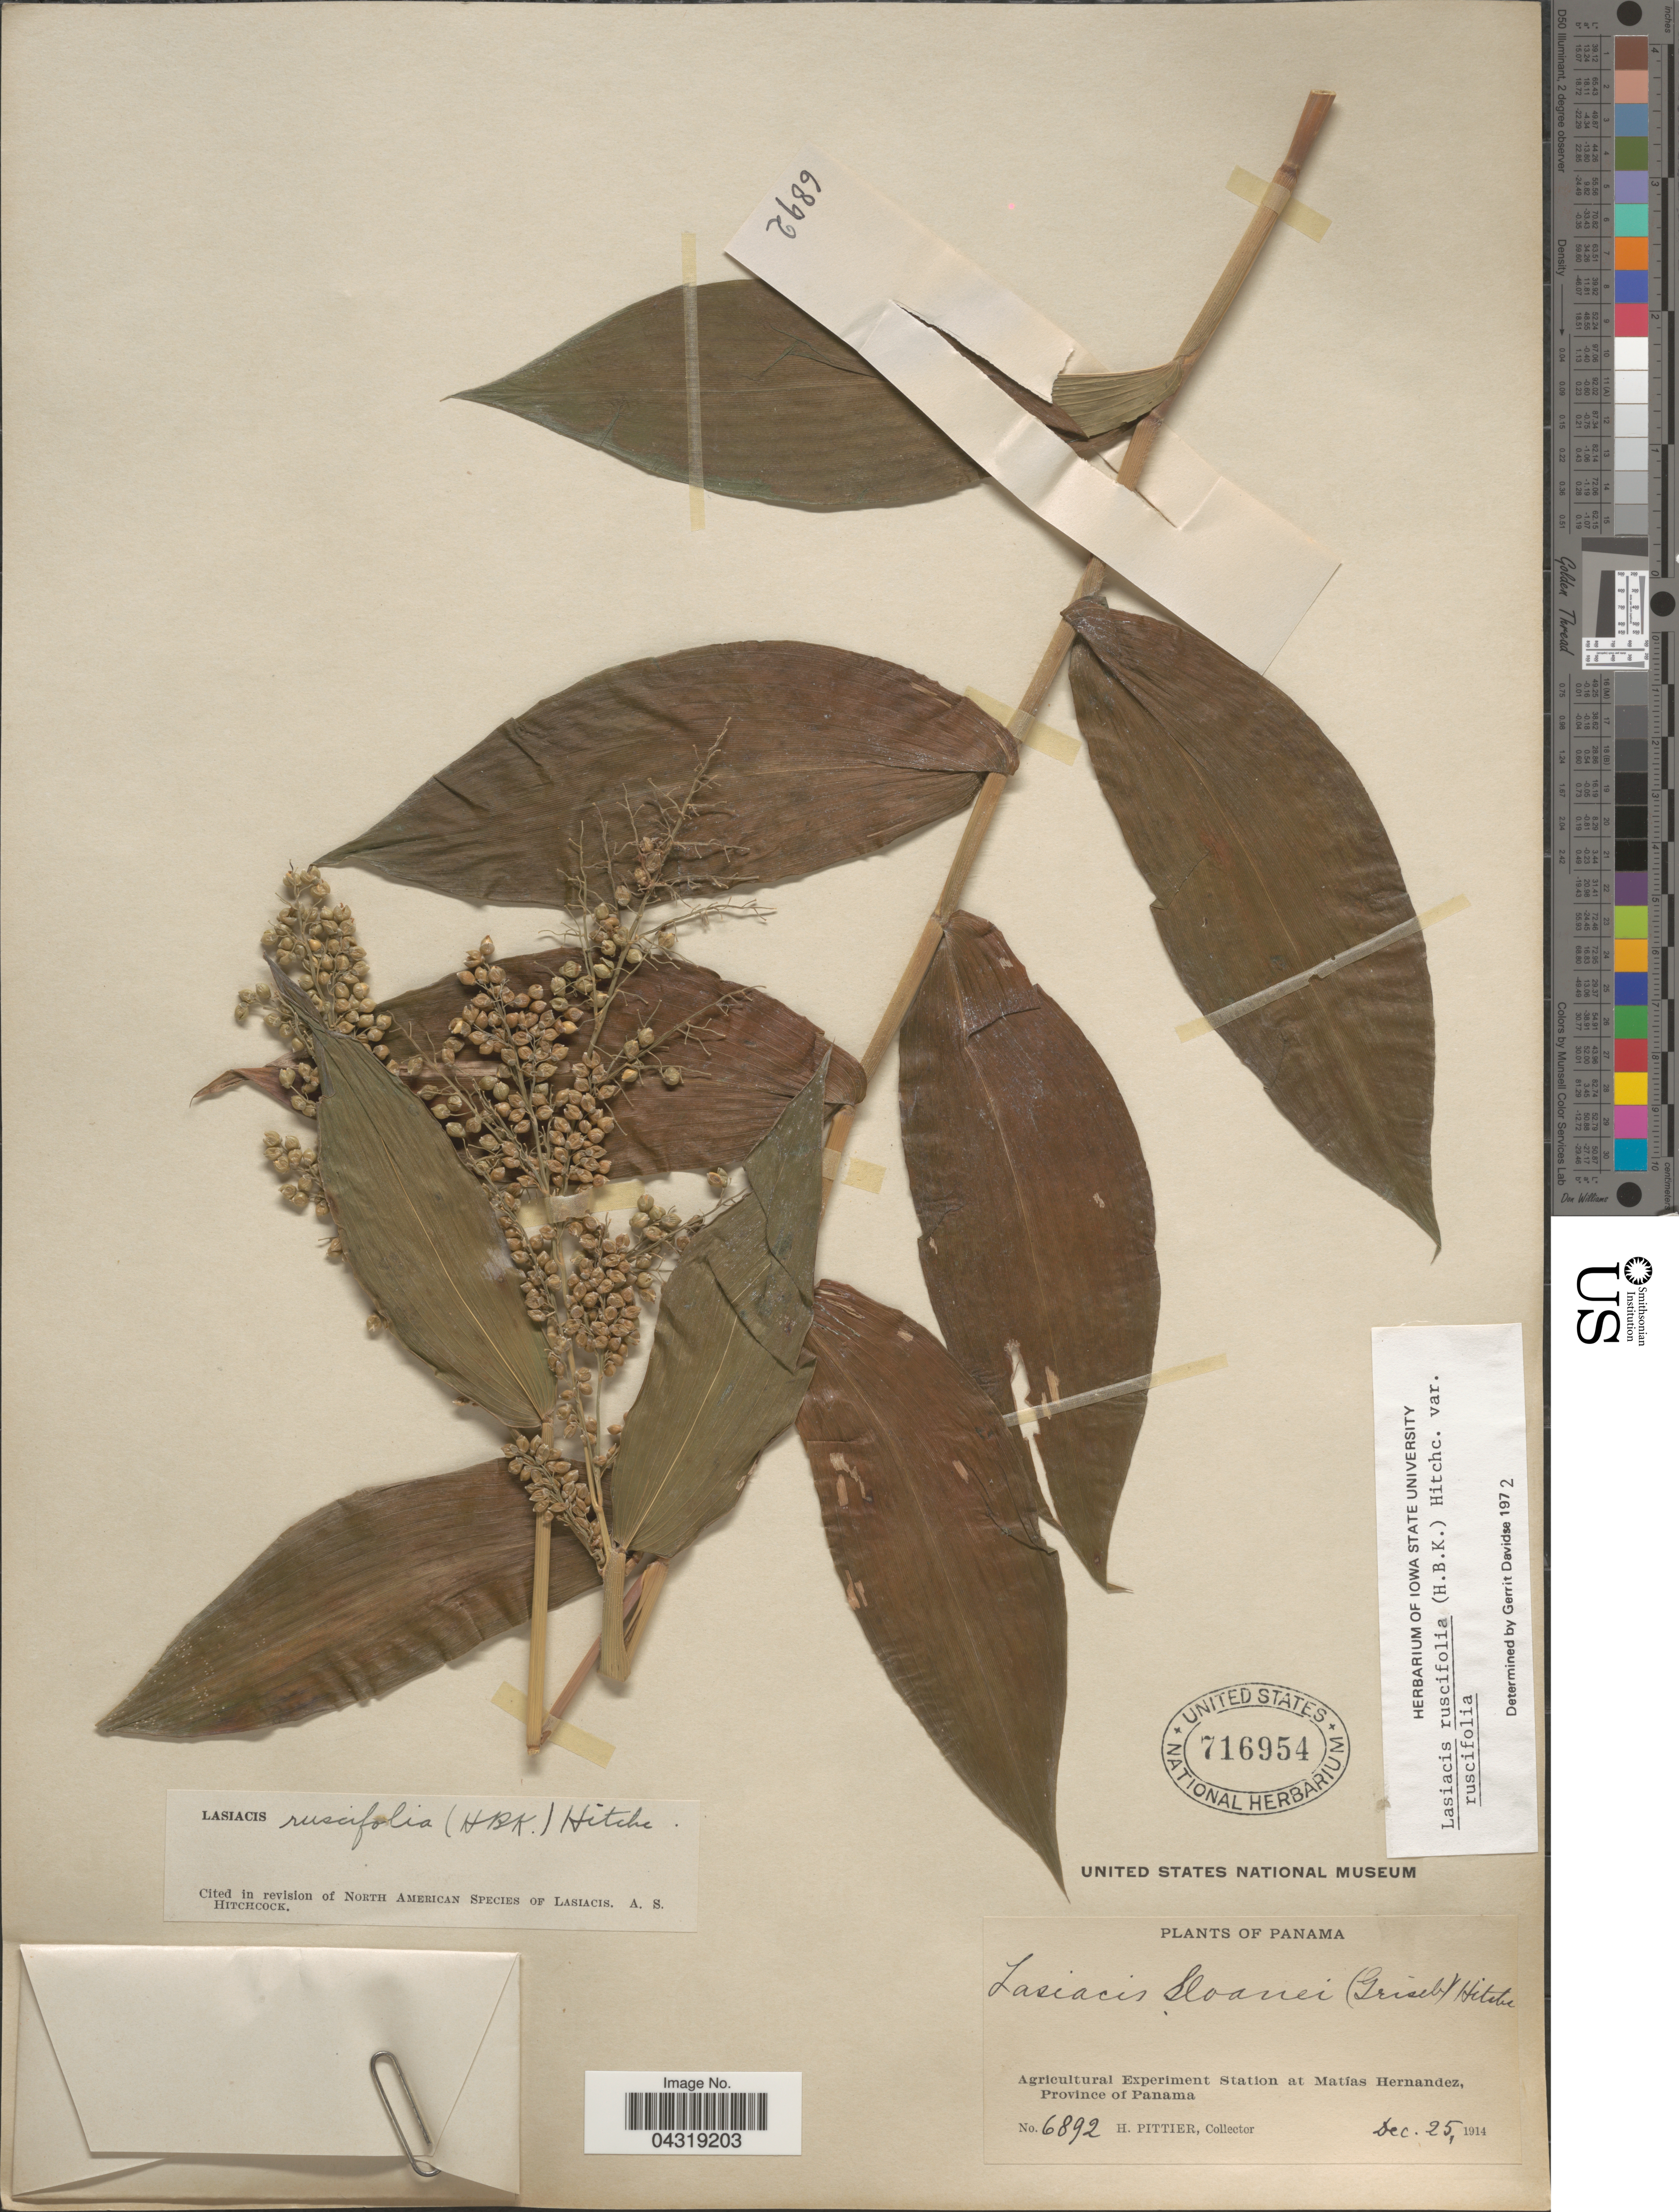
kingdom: Plantae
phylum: Tracheophyta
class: Liliopsida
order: Poales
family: Poaceae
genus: Lasiacis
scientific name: Lasiacis ruscifolia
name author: (Kunth) Hitchc.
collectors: H. F. Pittier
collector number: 6892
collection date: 1914-12-25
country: Panama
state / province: Panamá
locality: Agricultural Experiment Station at Matías Hernandez.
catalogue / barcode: US 716954